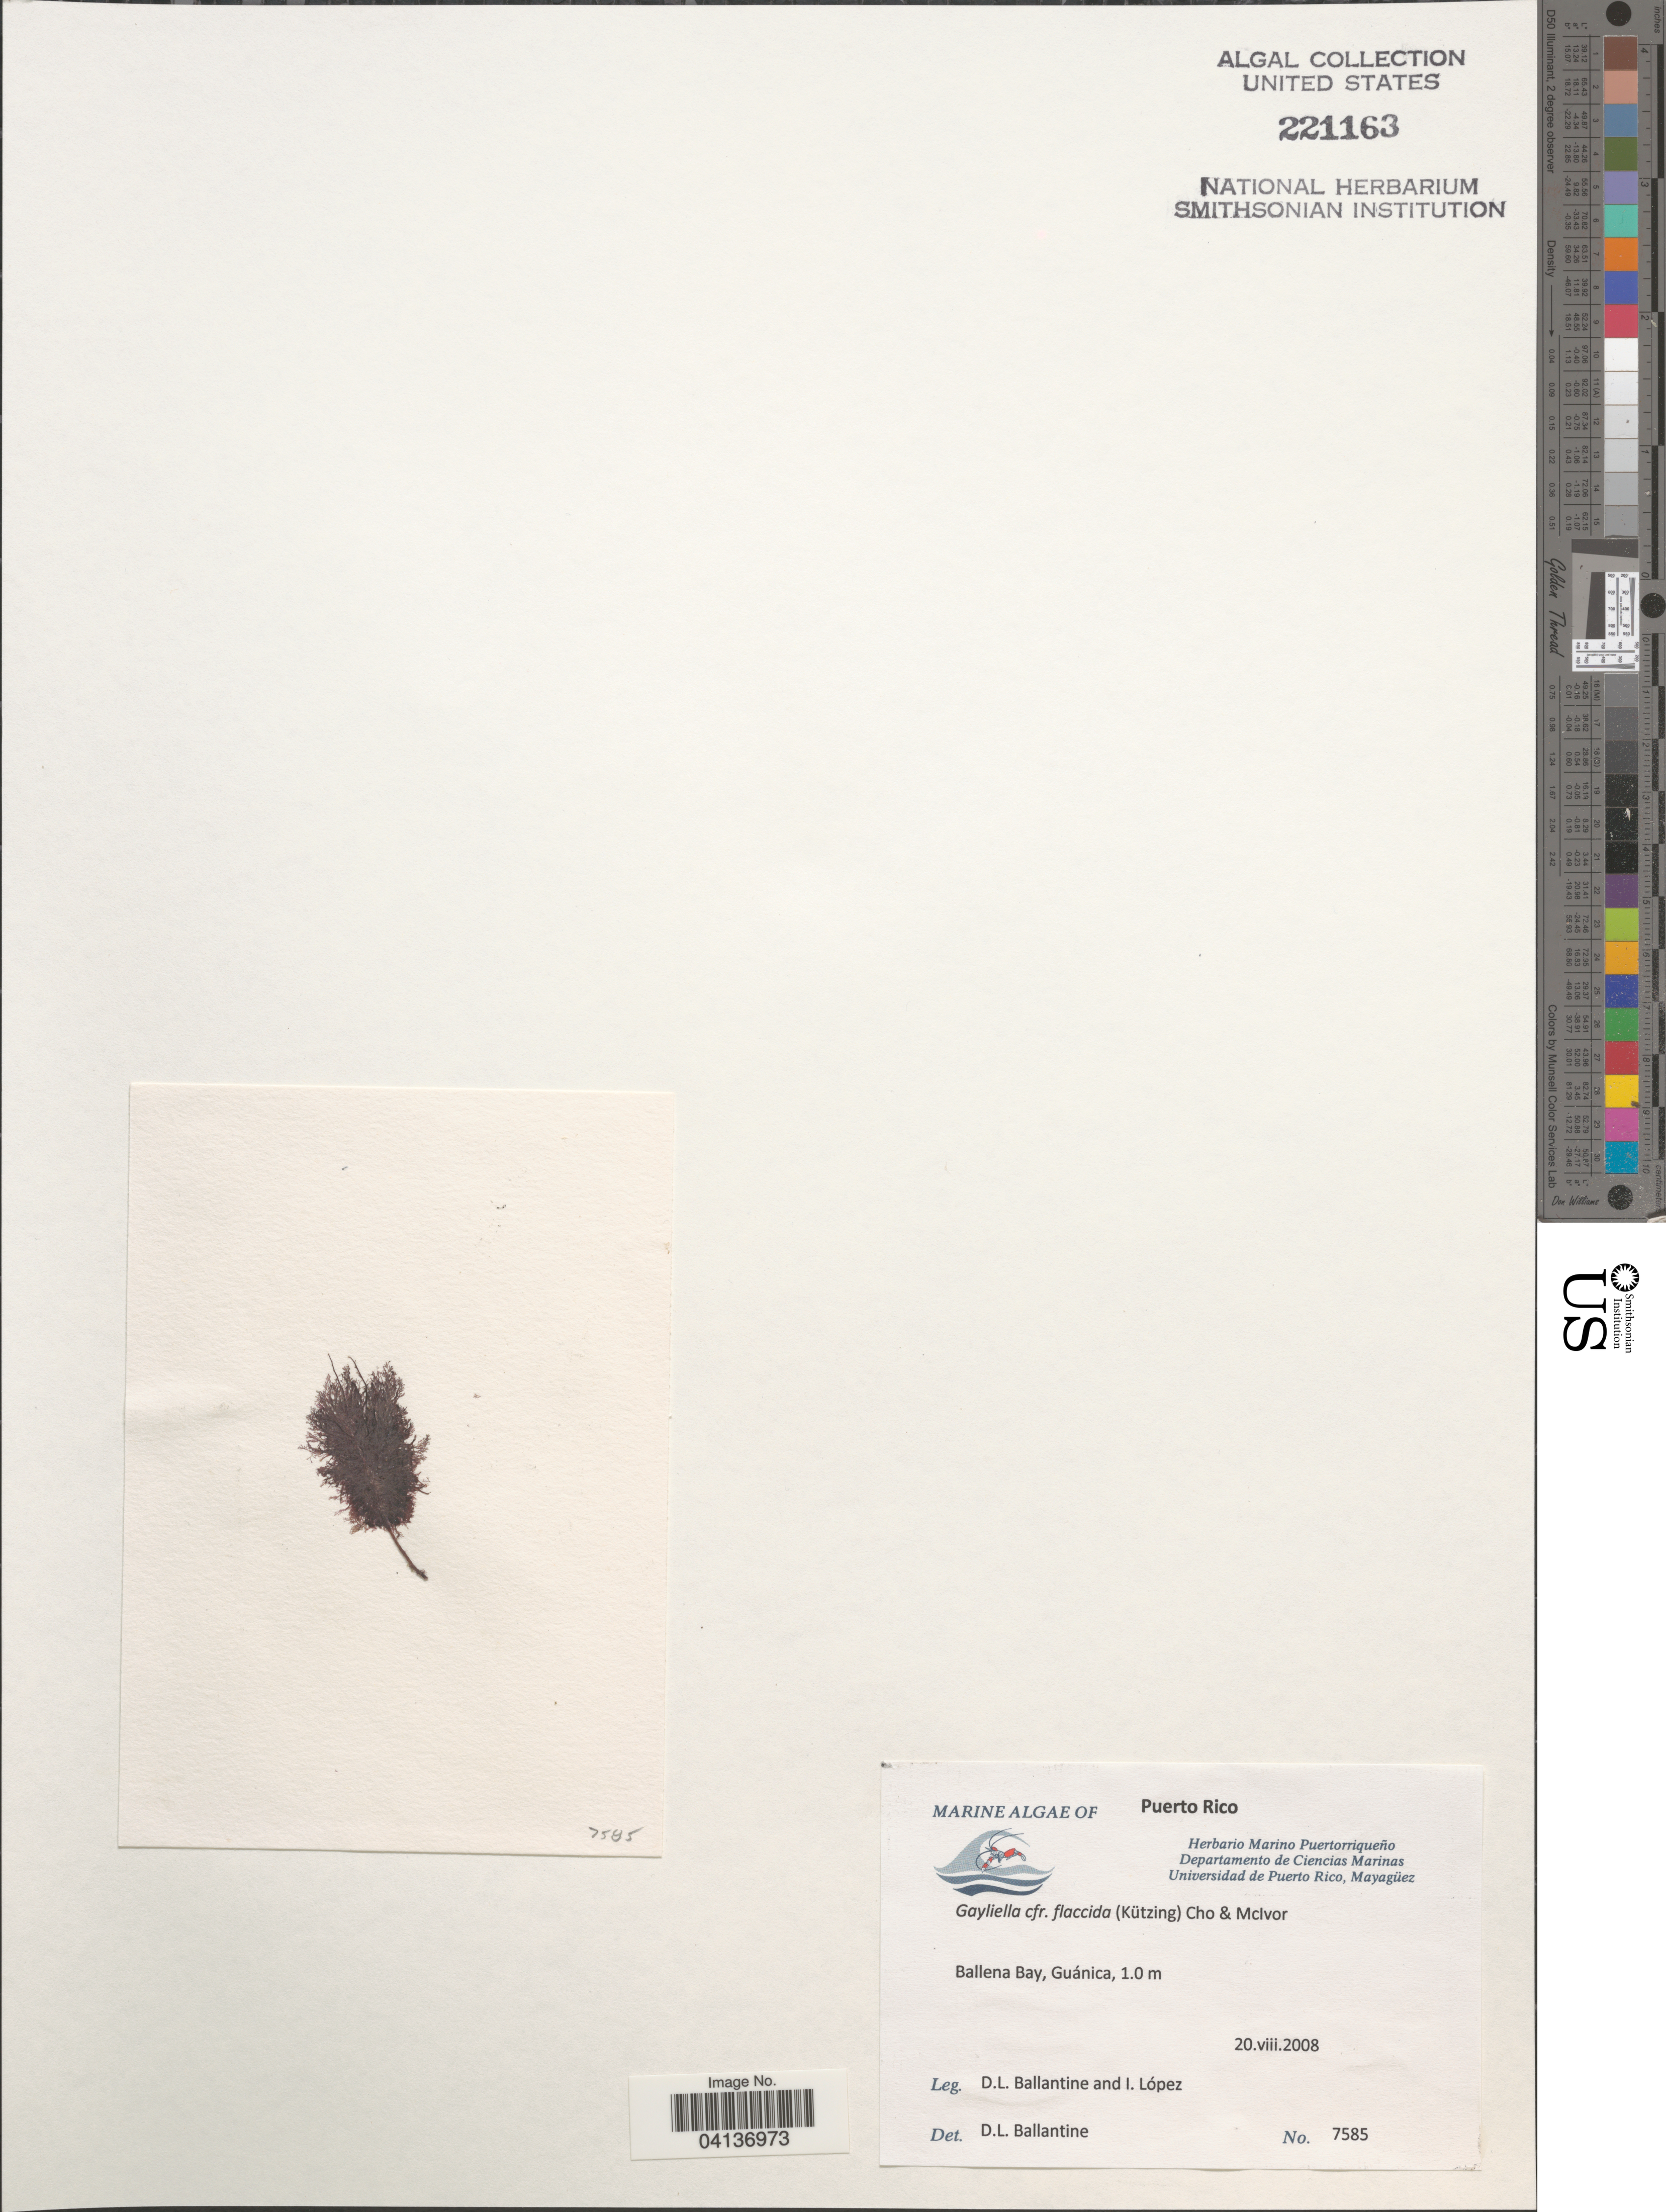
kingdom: Plantae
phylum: Rhodophyta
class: Florideophyceae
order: Ceramiales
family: Ceramiaceae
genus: Gayliella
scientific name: Gayliella flaccida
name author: (Harv. ex Kütz.) T.O. Cho & L.M. McIvor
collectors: D.L. Ballantine & I. Lopéz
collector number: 7585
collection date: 2008-08-20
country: Puerto Rico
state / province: Guánica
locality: Ballena Bay.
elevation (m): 1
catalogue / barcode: US 221163